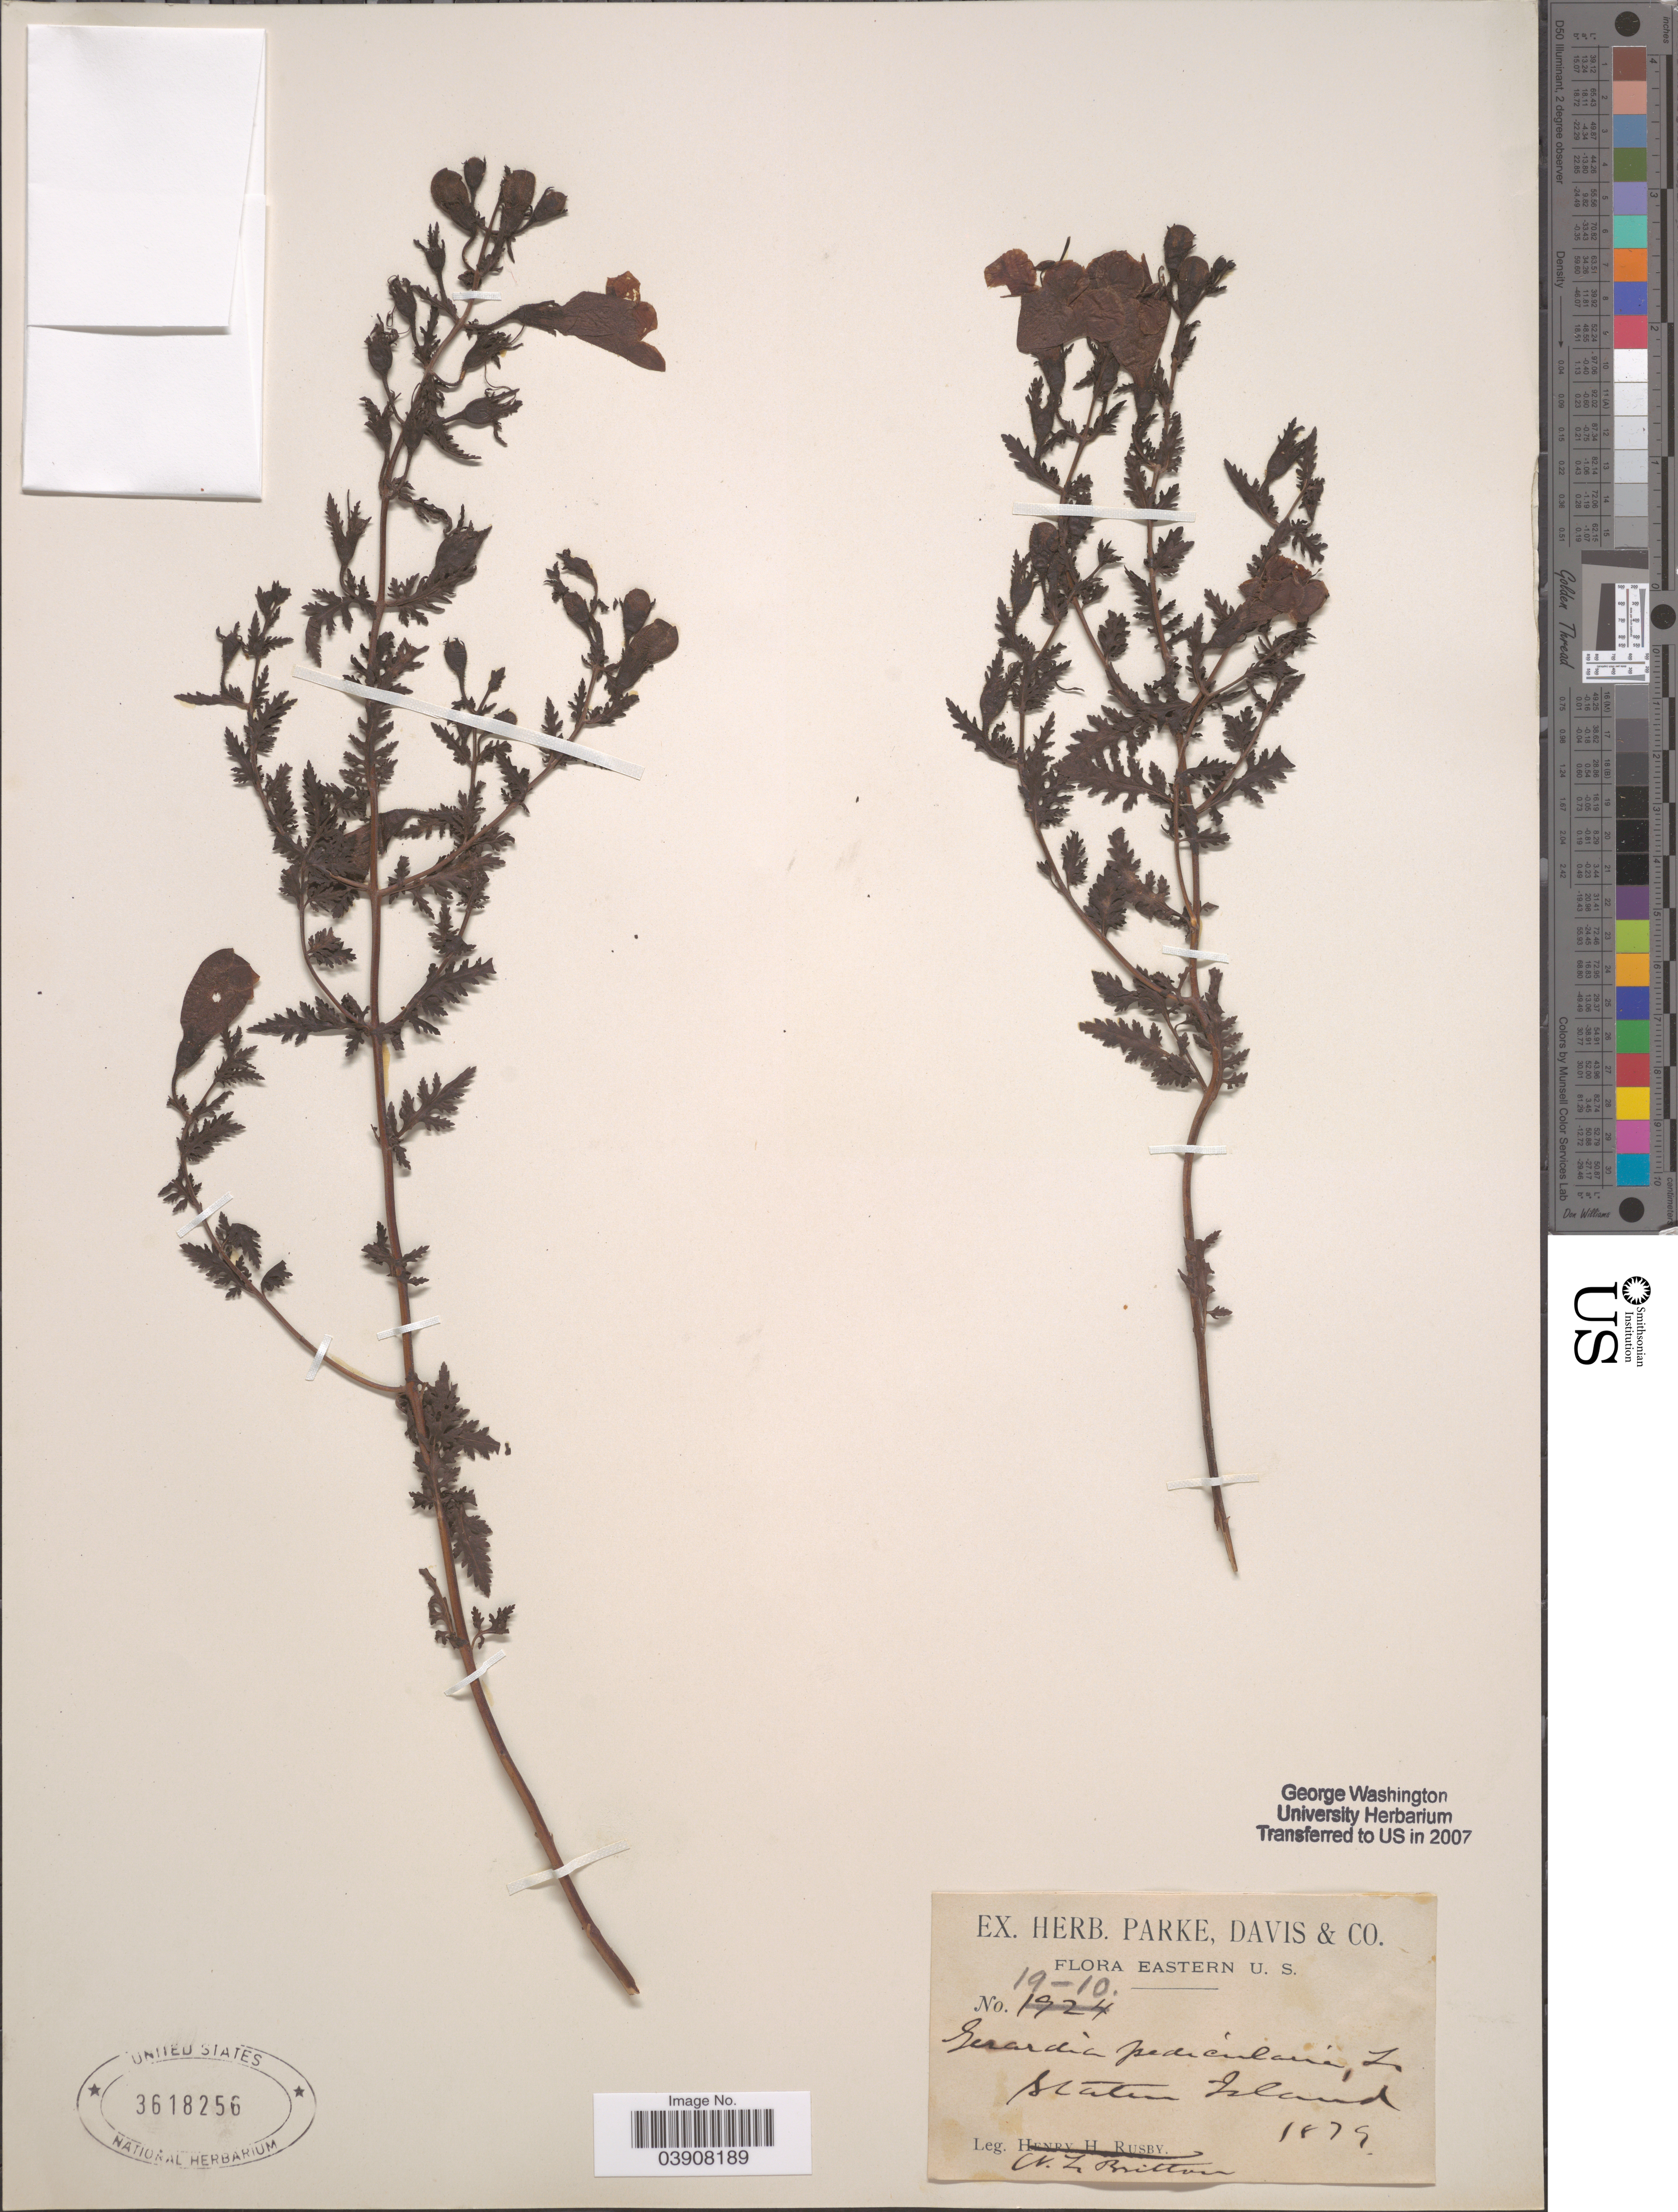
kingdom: Plantae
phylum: Tracheophyta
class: Magnoliopsida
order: Lamiales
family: Orobanchaceae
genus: Agalinis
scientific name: Agalinis pedicularia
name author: (L.) S.F. Blake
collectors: Mrs. N. L. Britton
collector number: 19-10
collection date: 1879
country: United States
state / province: New York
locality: Eastern. U.S. Staten Island.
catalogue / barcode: US 3618256